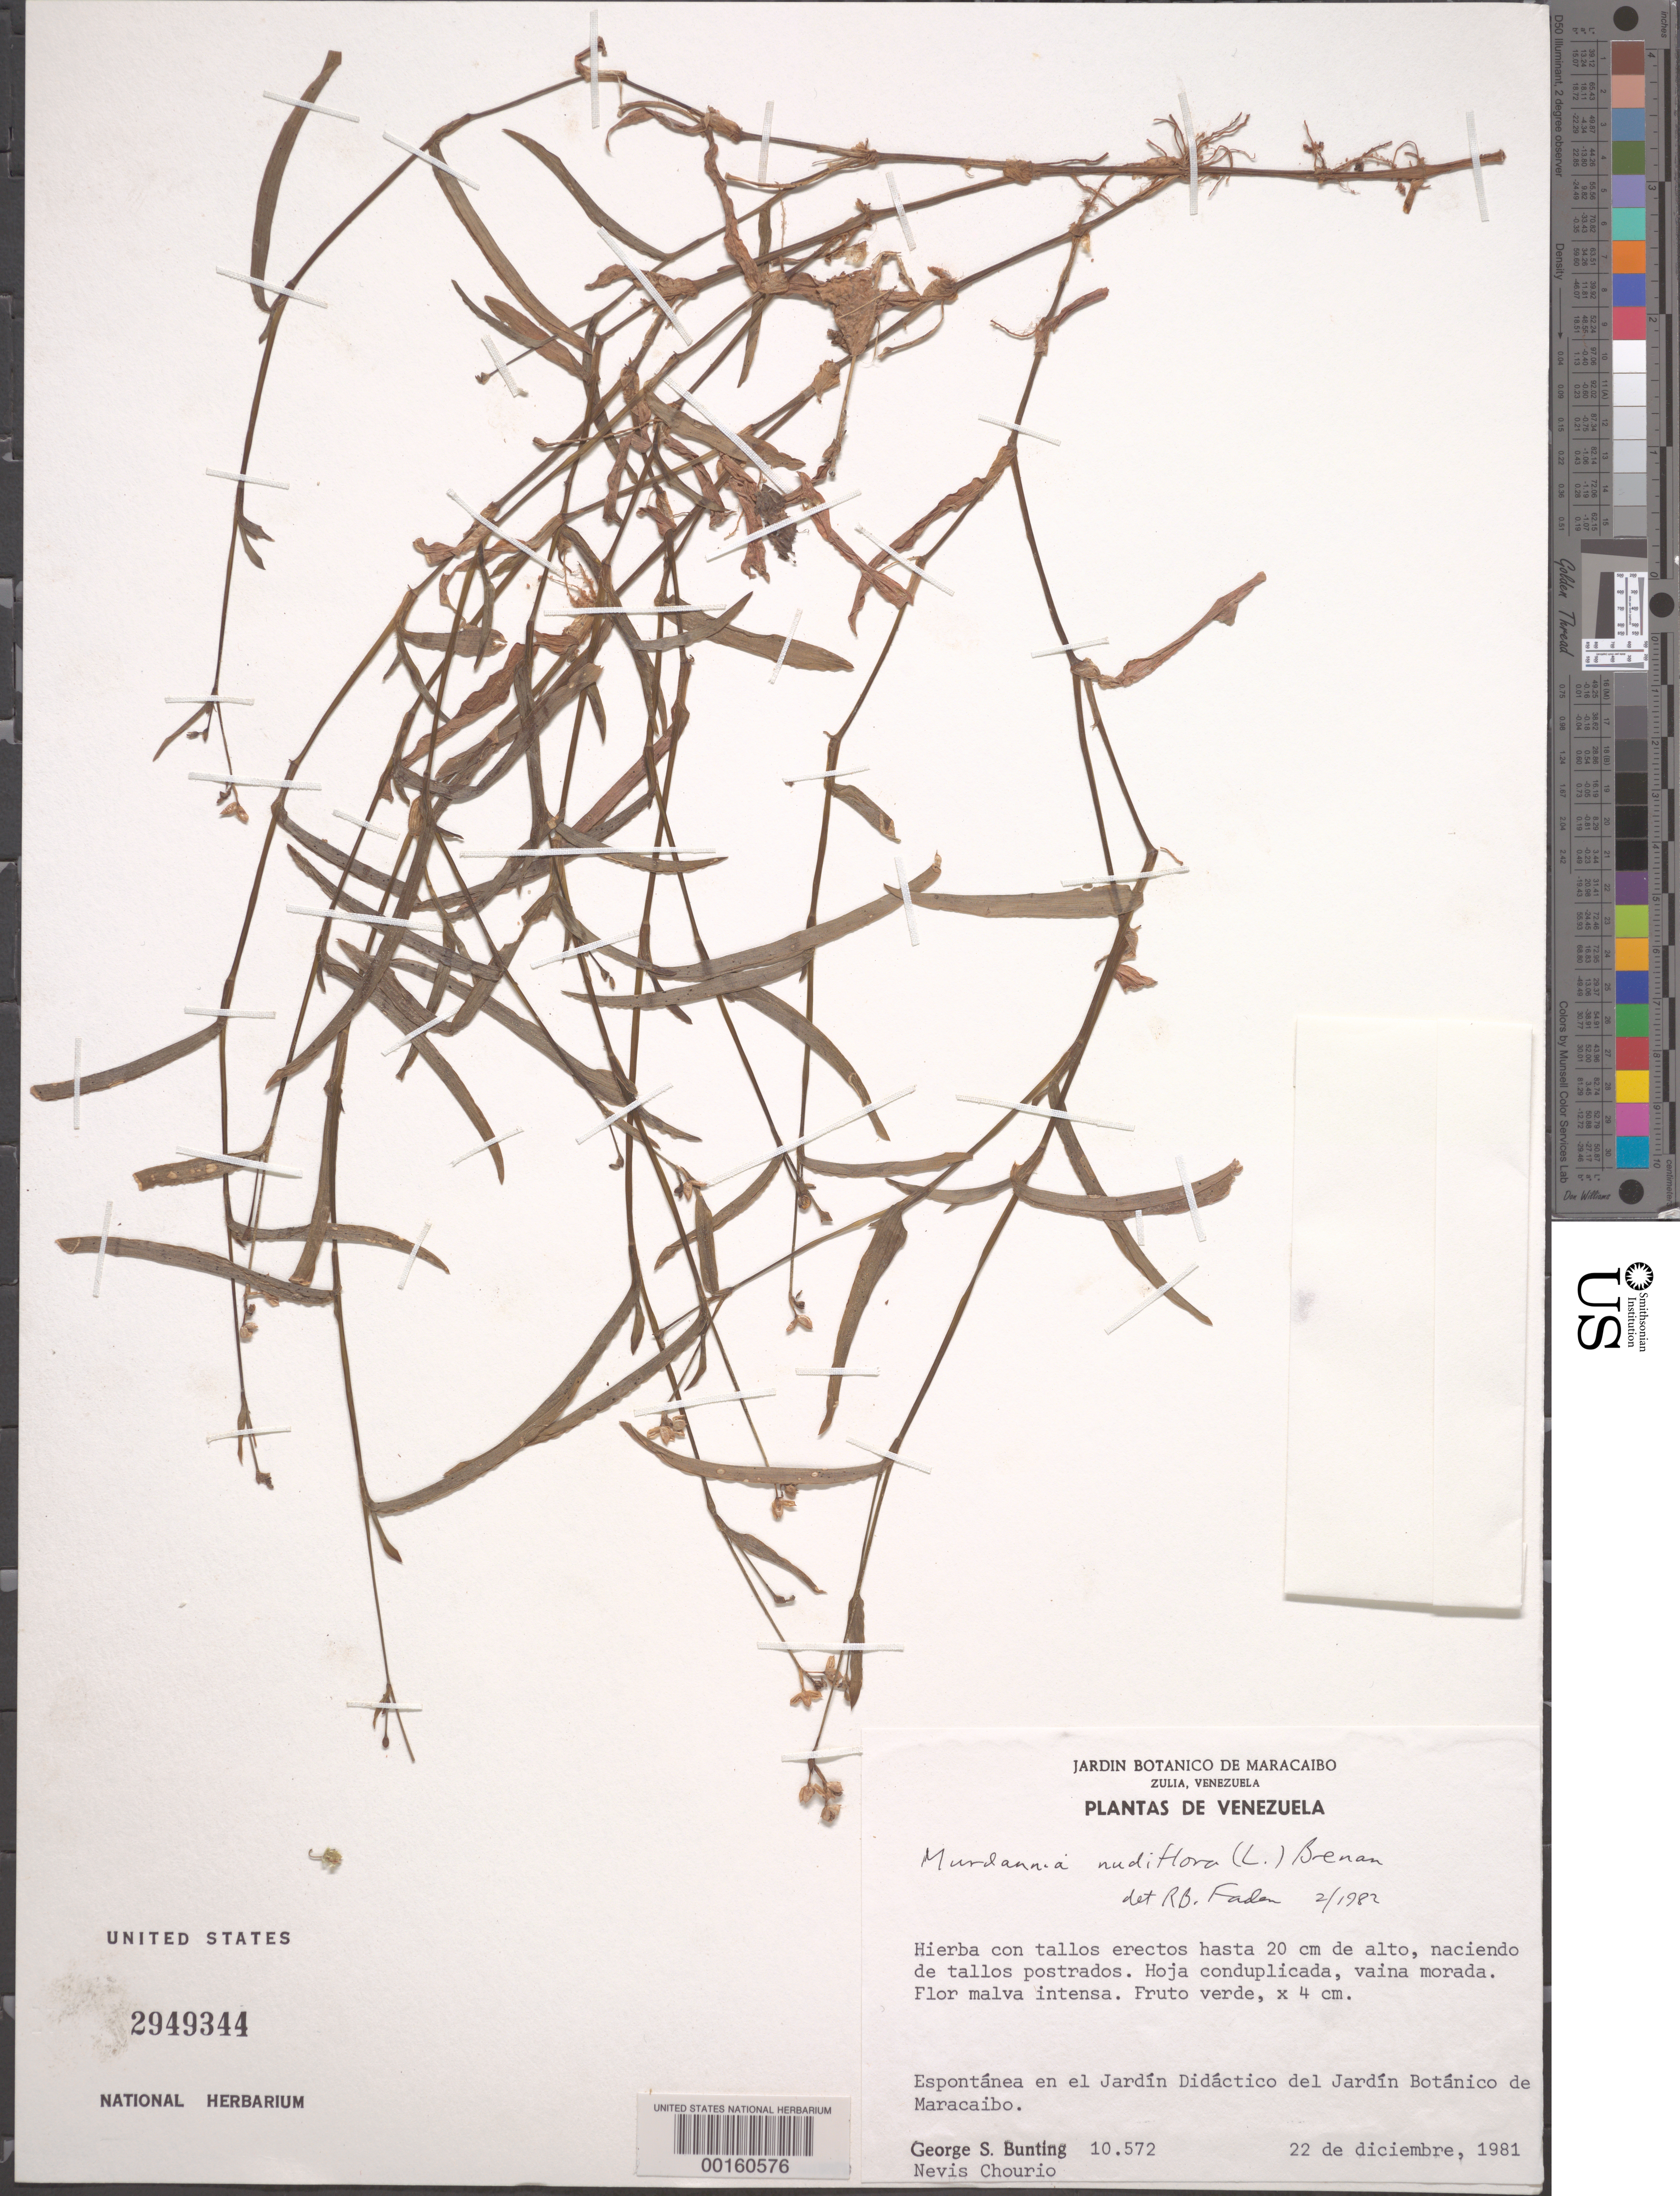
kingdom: Plantae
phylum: Tracheophyta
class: Liliopsida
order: Commelinales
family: Commelinaceae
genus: Murdannia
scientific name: Murdannia nudiflora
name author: (L.) Brenan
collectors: G. S. Bunting & N. Chourio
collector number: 10.572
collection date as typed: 22 Dec 1981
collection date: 1981-12-22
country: Venezuela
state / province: Zulia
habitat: Garden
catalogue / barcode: US 2949344